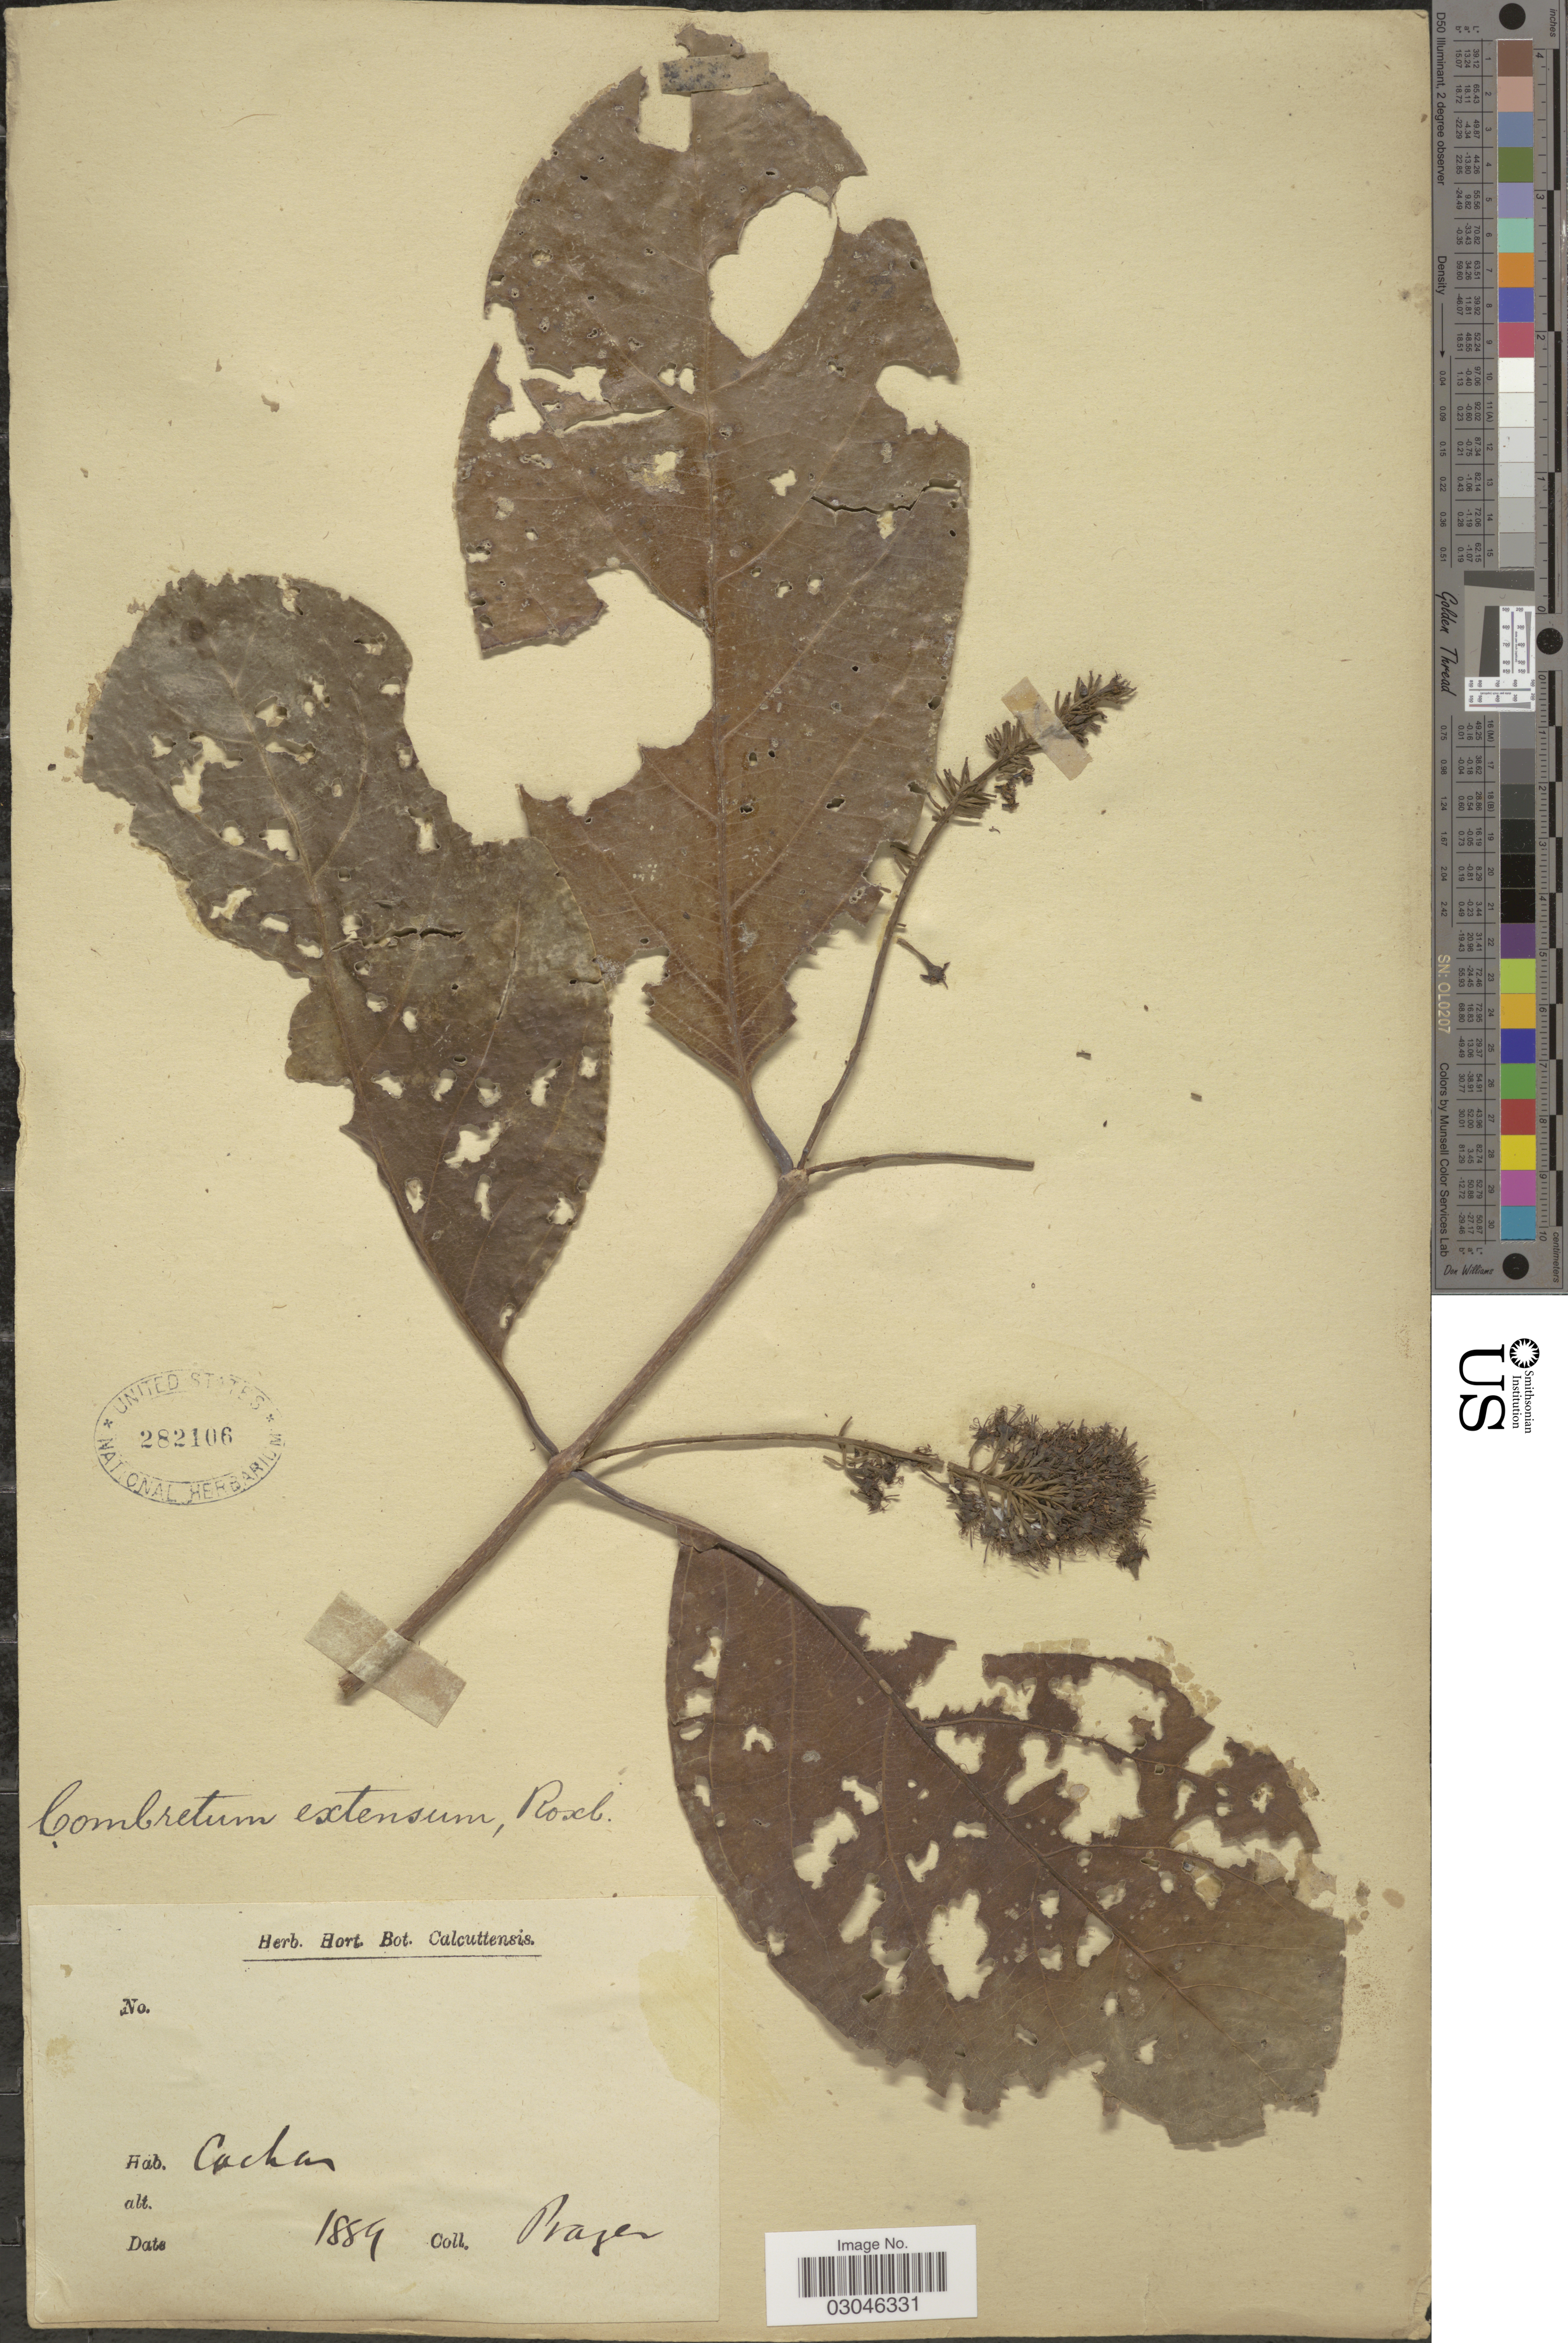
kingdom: Plantae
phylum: Tracheophyta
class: Magnoliopsida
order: Myrtales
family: Combretaceae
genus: Combretum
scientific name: Combretum extensum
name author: Roxb.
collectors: Prazer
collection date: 1889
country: India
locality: Cachar.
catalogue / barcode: US 282106